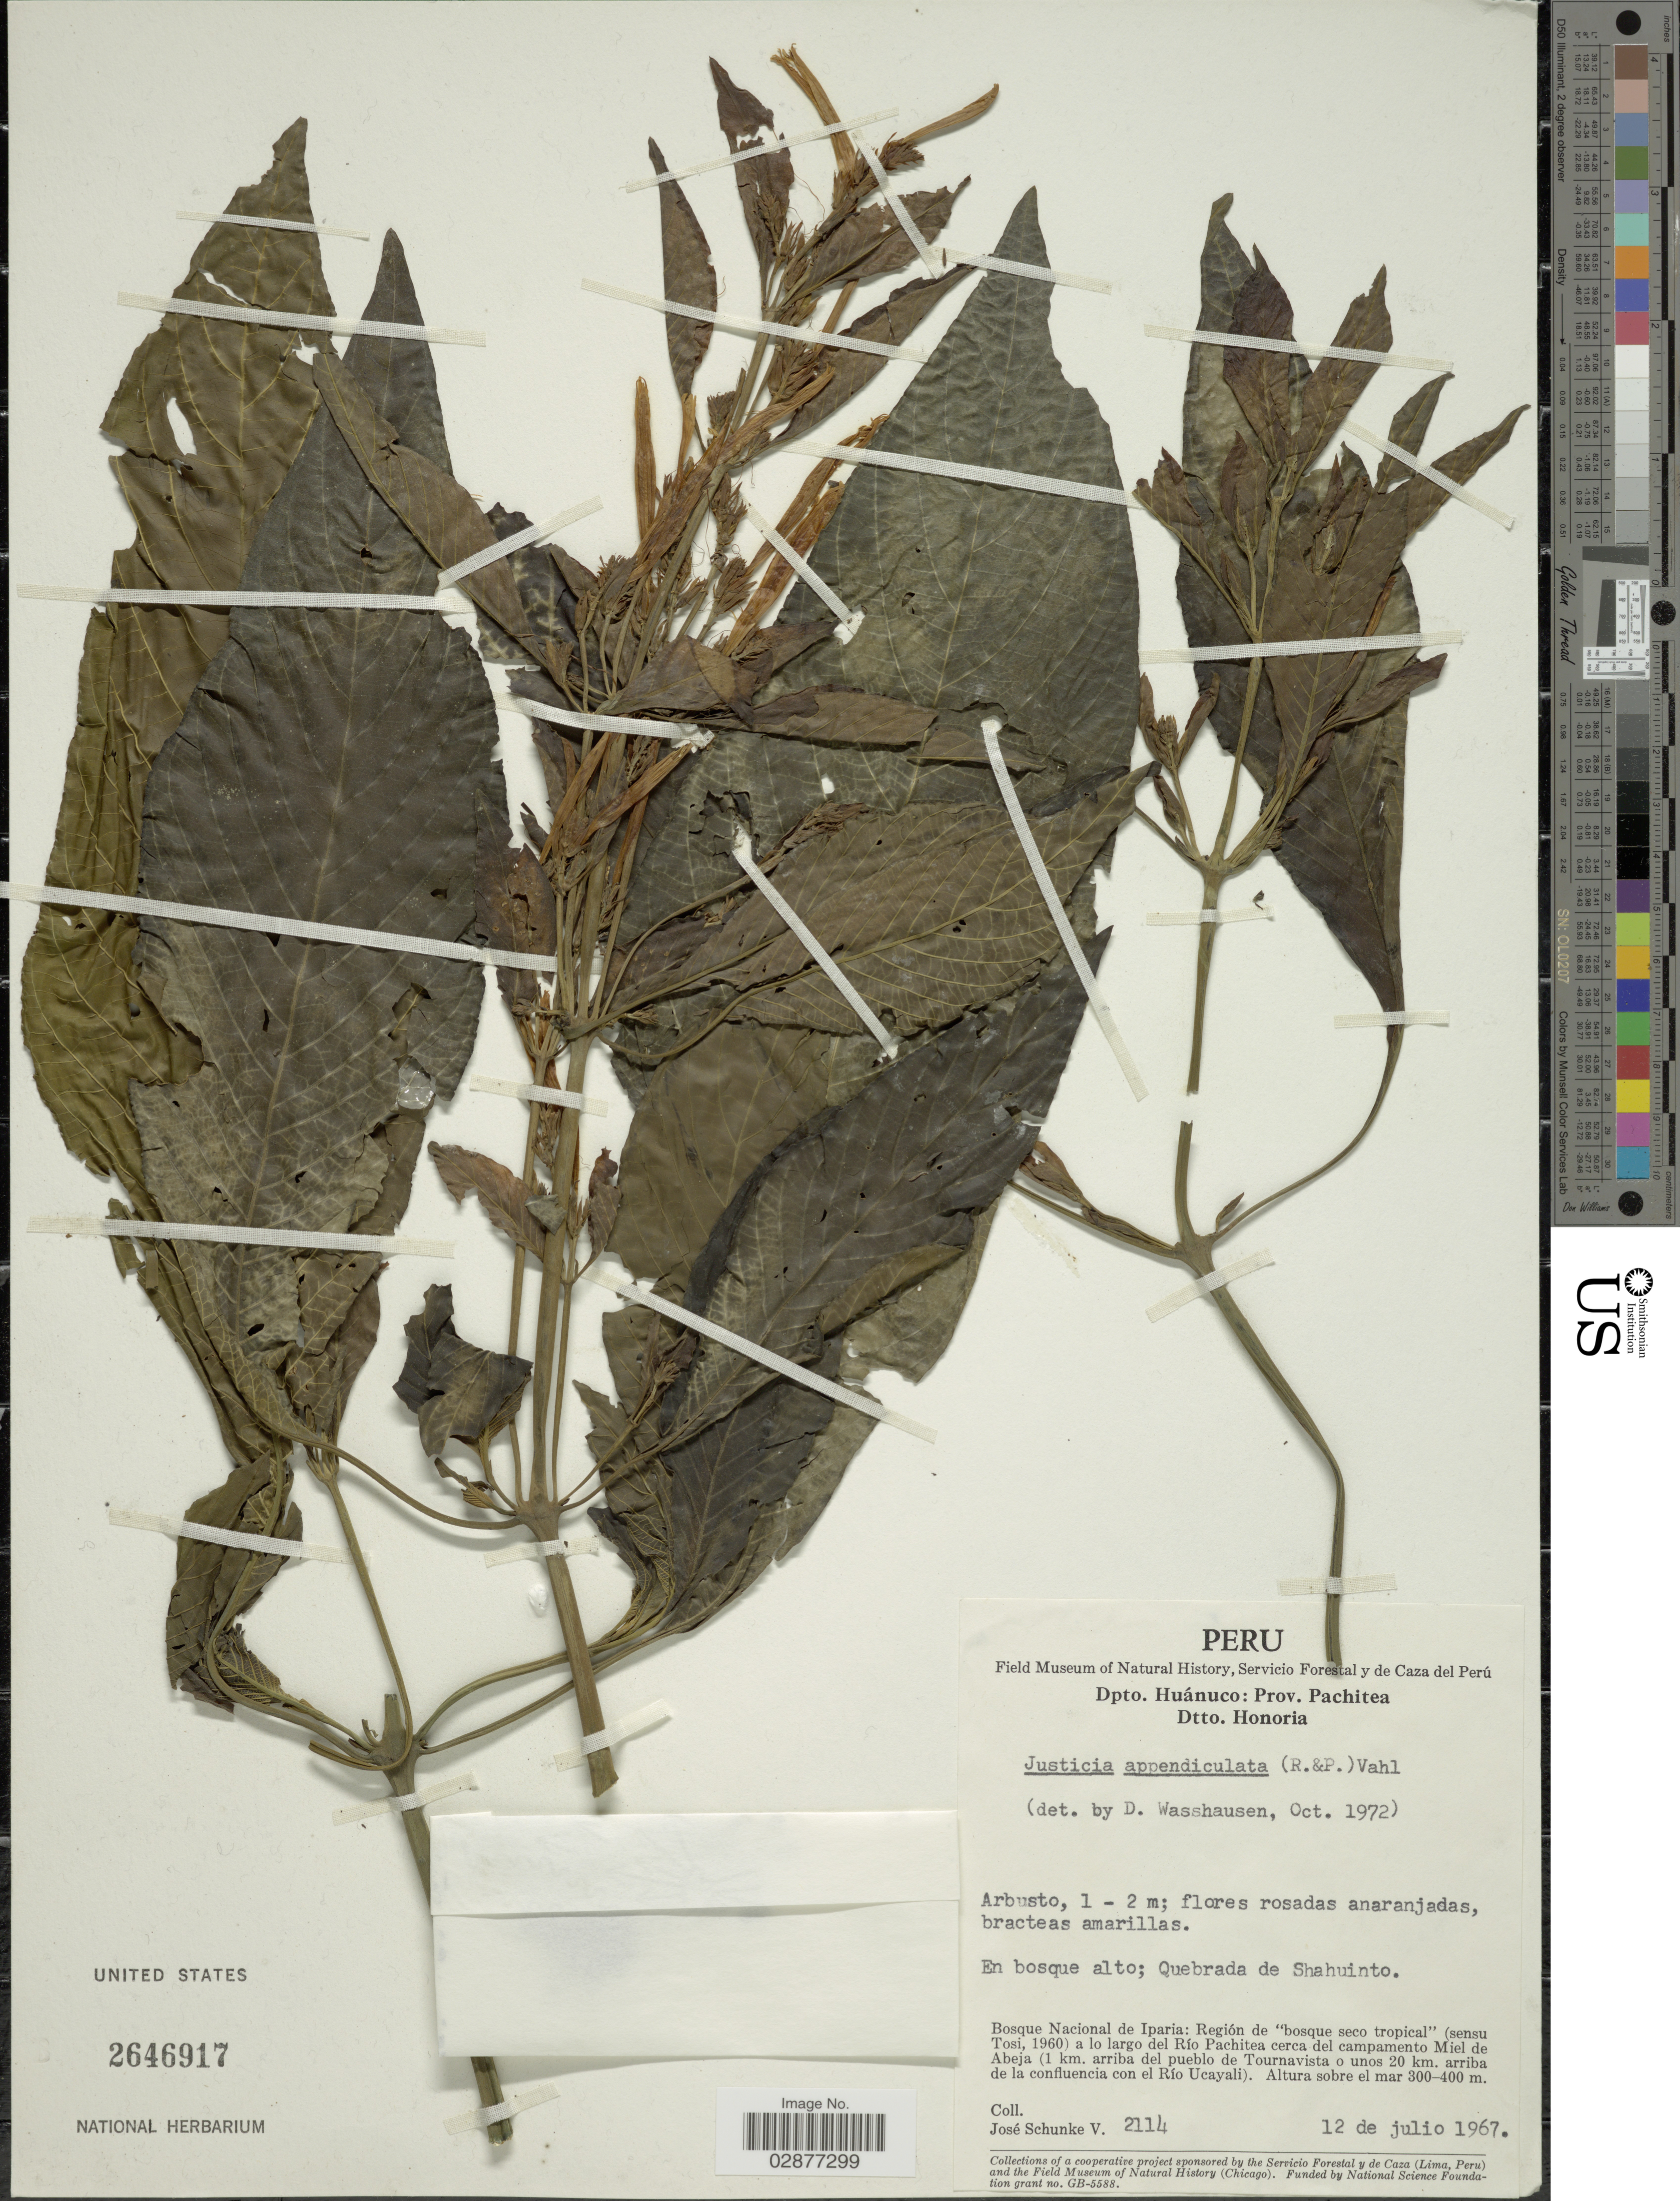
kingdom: Plantae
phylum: Tracheophyta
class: Magnoliopsida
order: Lamiales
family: Acanthaceae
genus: Justicia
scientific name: Justicia appendiculata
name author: (Ruiz & Pav.) Vahl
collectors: J. Schunke Vigo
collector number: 2114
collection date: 1967-07-12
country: Peru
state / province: Huánuco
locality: Dpto. Huánuco: Prov. Pachitea. Dtto. Honoria. Quebrada de Shahuinto. Bosque Nacional de Iparia: Región de "bosque seco tropical" (sensu Tosi, 1960) a lo largo del Río Pachitea cerca del campamento Miel de Abeja (1 km. arriba del pueblo de Tournavista o unos 20 km. arriba de la confluencia con el Río Ucayali).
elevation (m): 300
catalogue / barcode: US 2646917